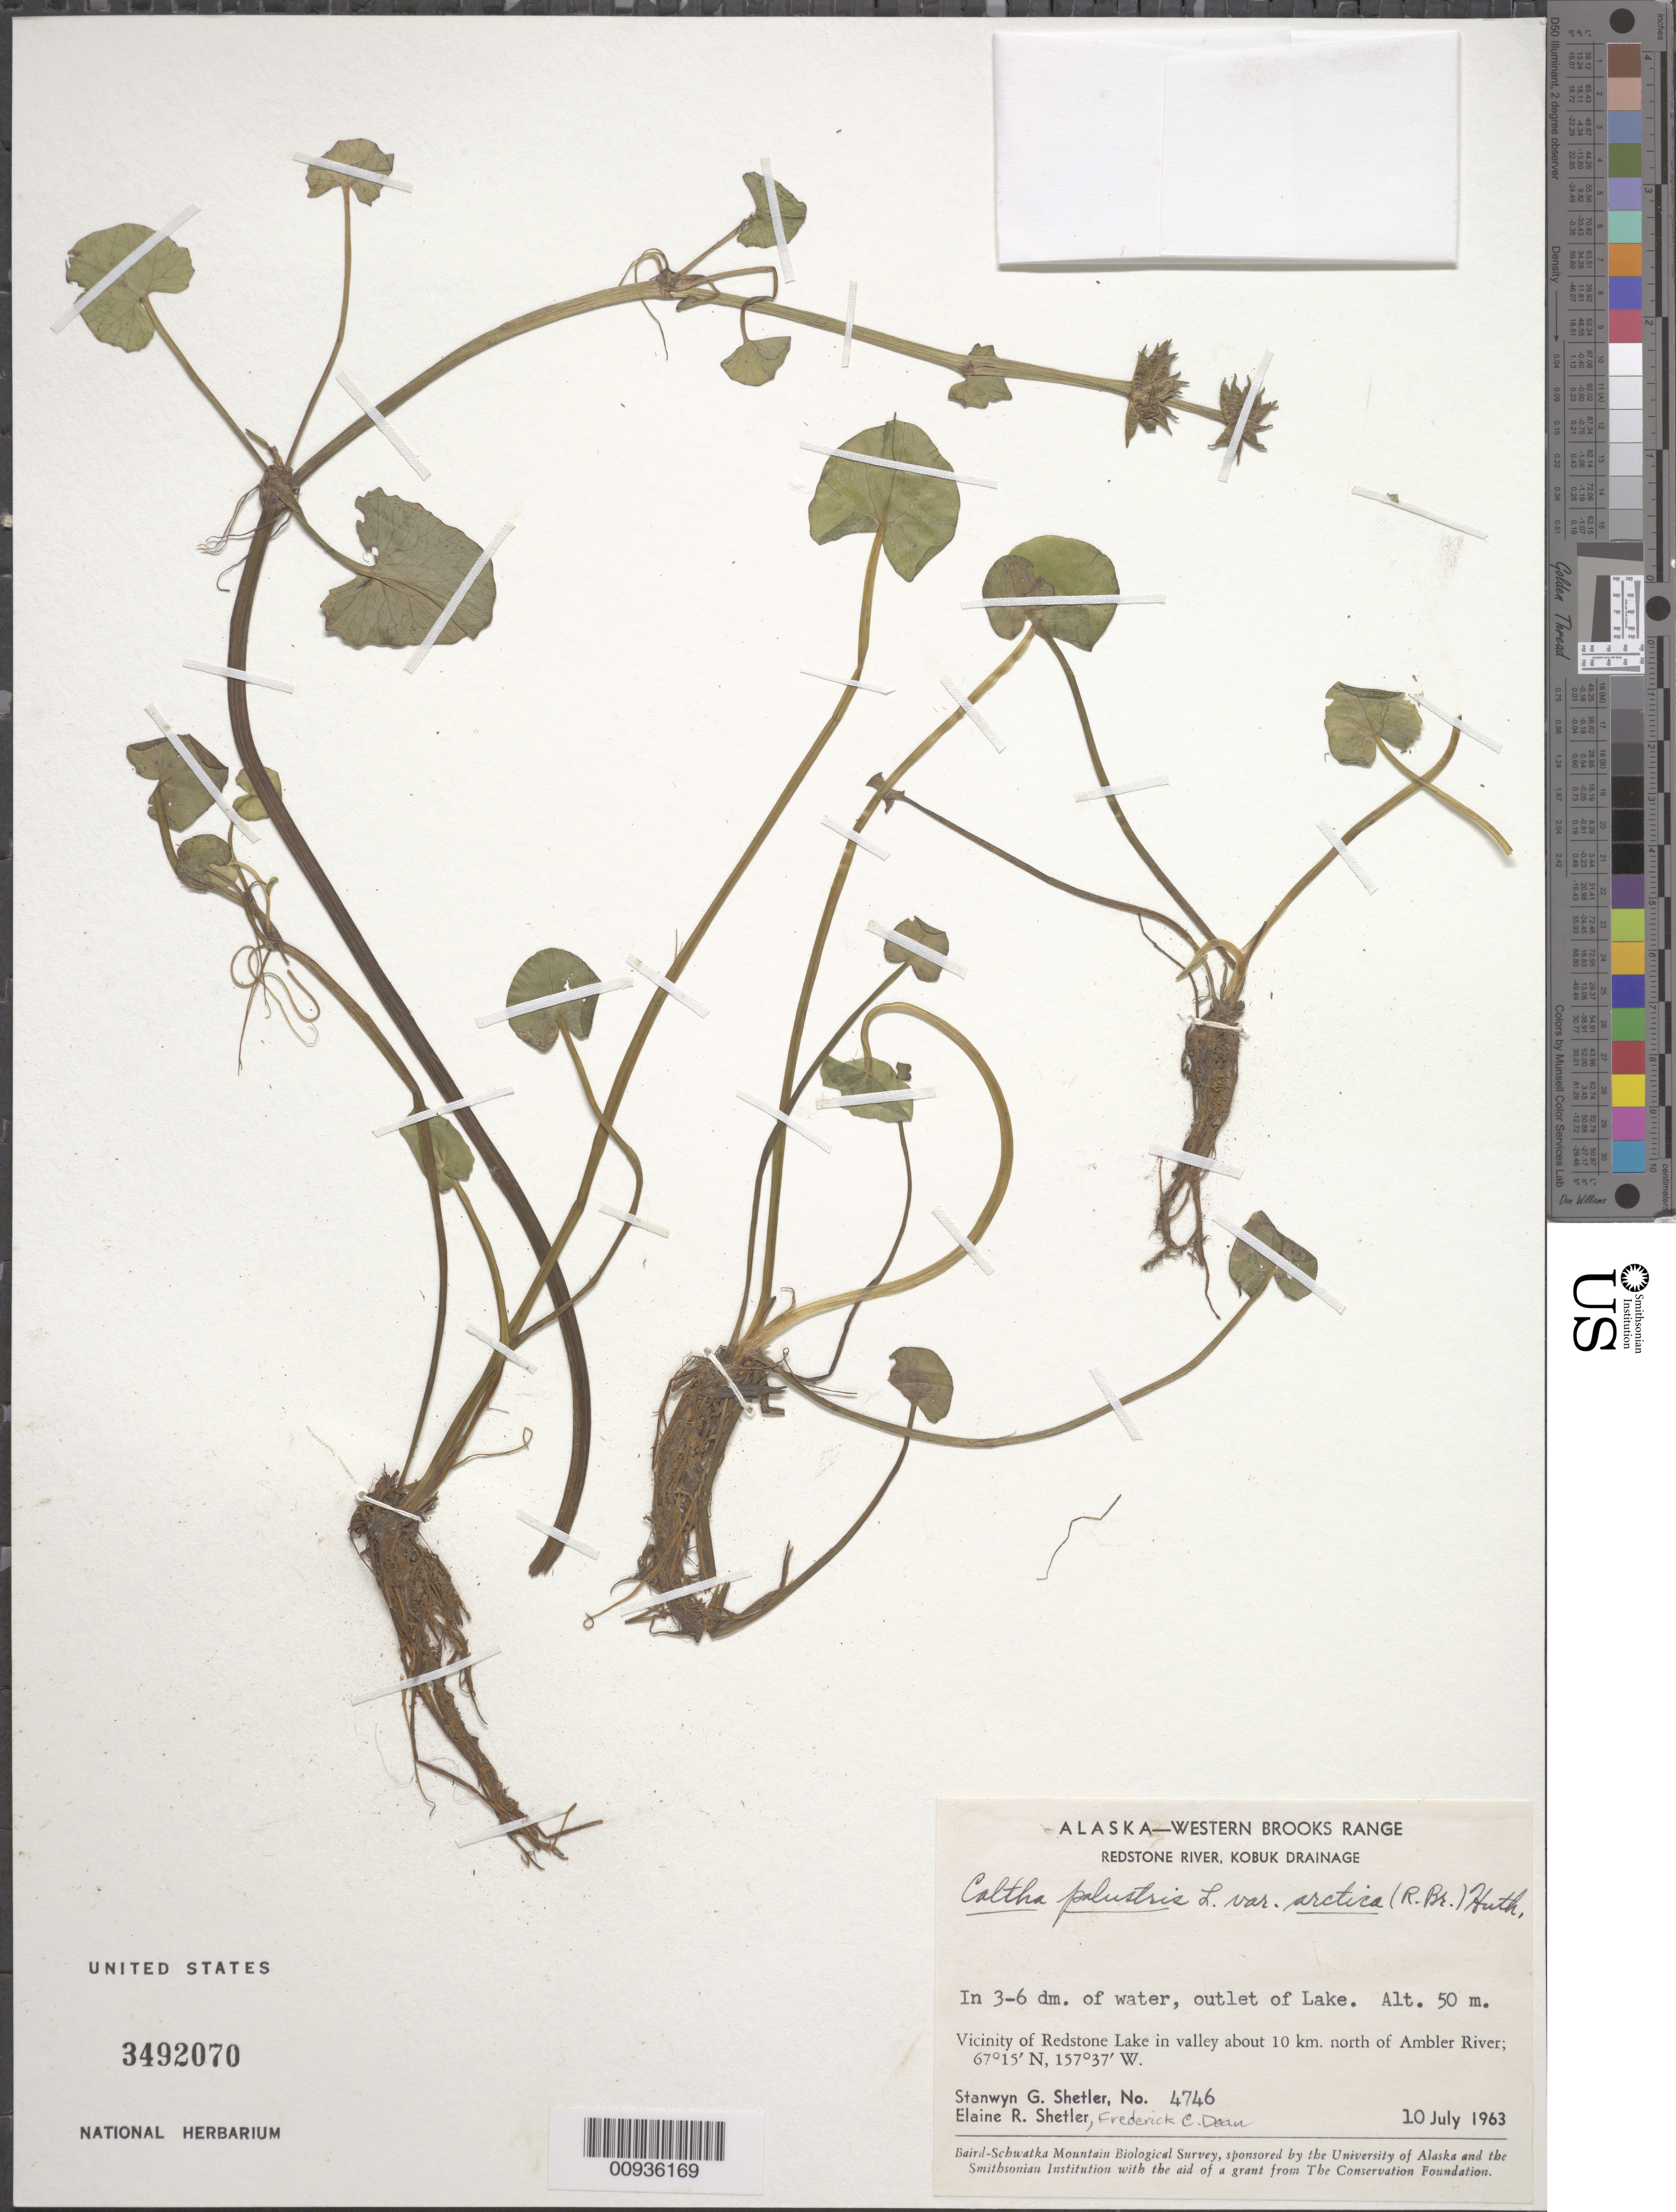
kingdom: Plantae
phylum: Tracheophyta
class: Magnoliopsida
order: Ranunculales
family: Ranunculaceae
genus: Caltha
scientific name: Caltha palustris subsp. arctica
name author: (R. Br.) Hultén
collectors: S. Shetler, E. R. Shetler & F. C. Dean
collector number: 4746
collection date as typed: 10 Jul 1963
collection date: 1963-07-10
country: United States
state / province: Alaska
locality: Vicinity of Redstone Lake in valley about 10 km. north of Ambler River. Western Brooks Range, Redstone River, Kobuk Drainage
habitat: Outlet of Lake. In 3-6 dm. of water.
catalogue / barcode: US 3492070